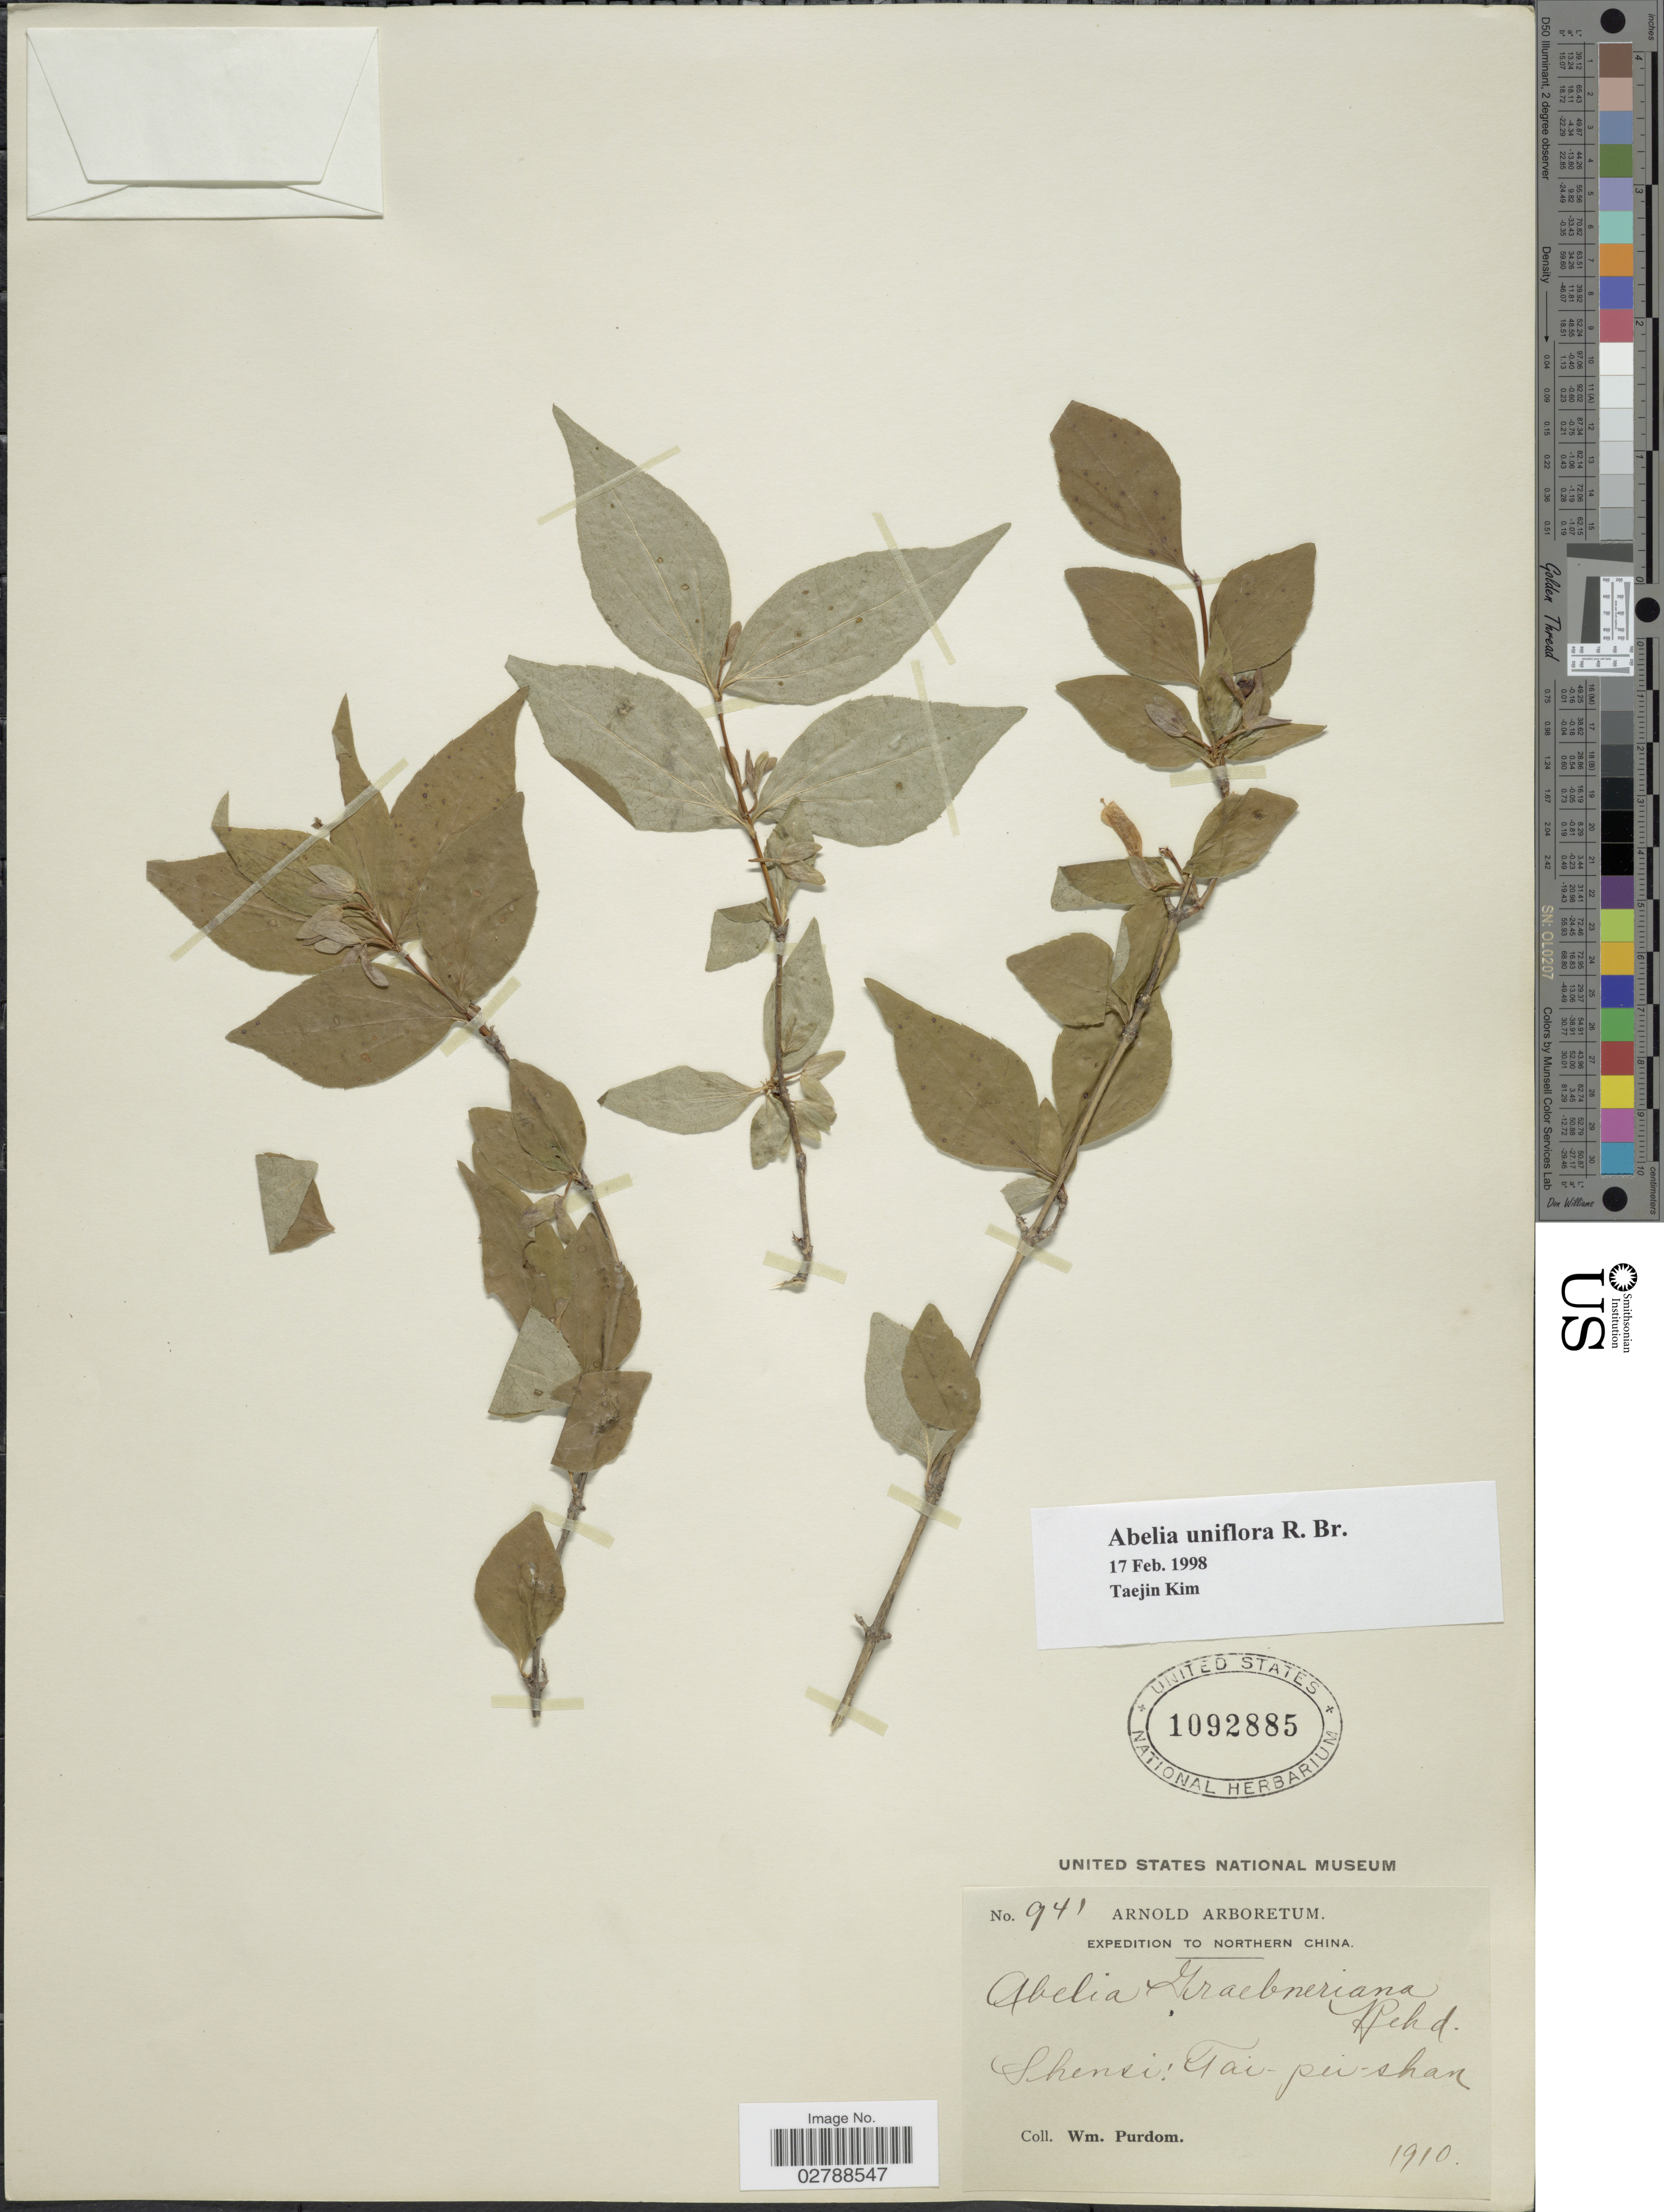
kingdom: Plantae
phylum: Tracheophyta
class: Magnoliopsida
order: Dipsacales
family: Caprifoliaceae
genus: Abelia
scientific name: Abelia uniflora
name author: R. Br.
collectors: W. Purdom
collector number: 941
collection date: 1910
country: China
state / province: Shaanxi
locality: Northern China. Shensi: Tai-pei-shan.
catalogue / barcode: US 1092885